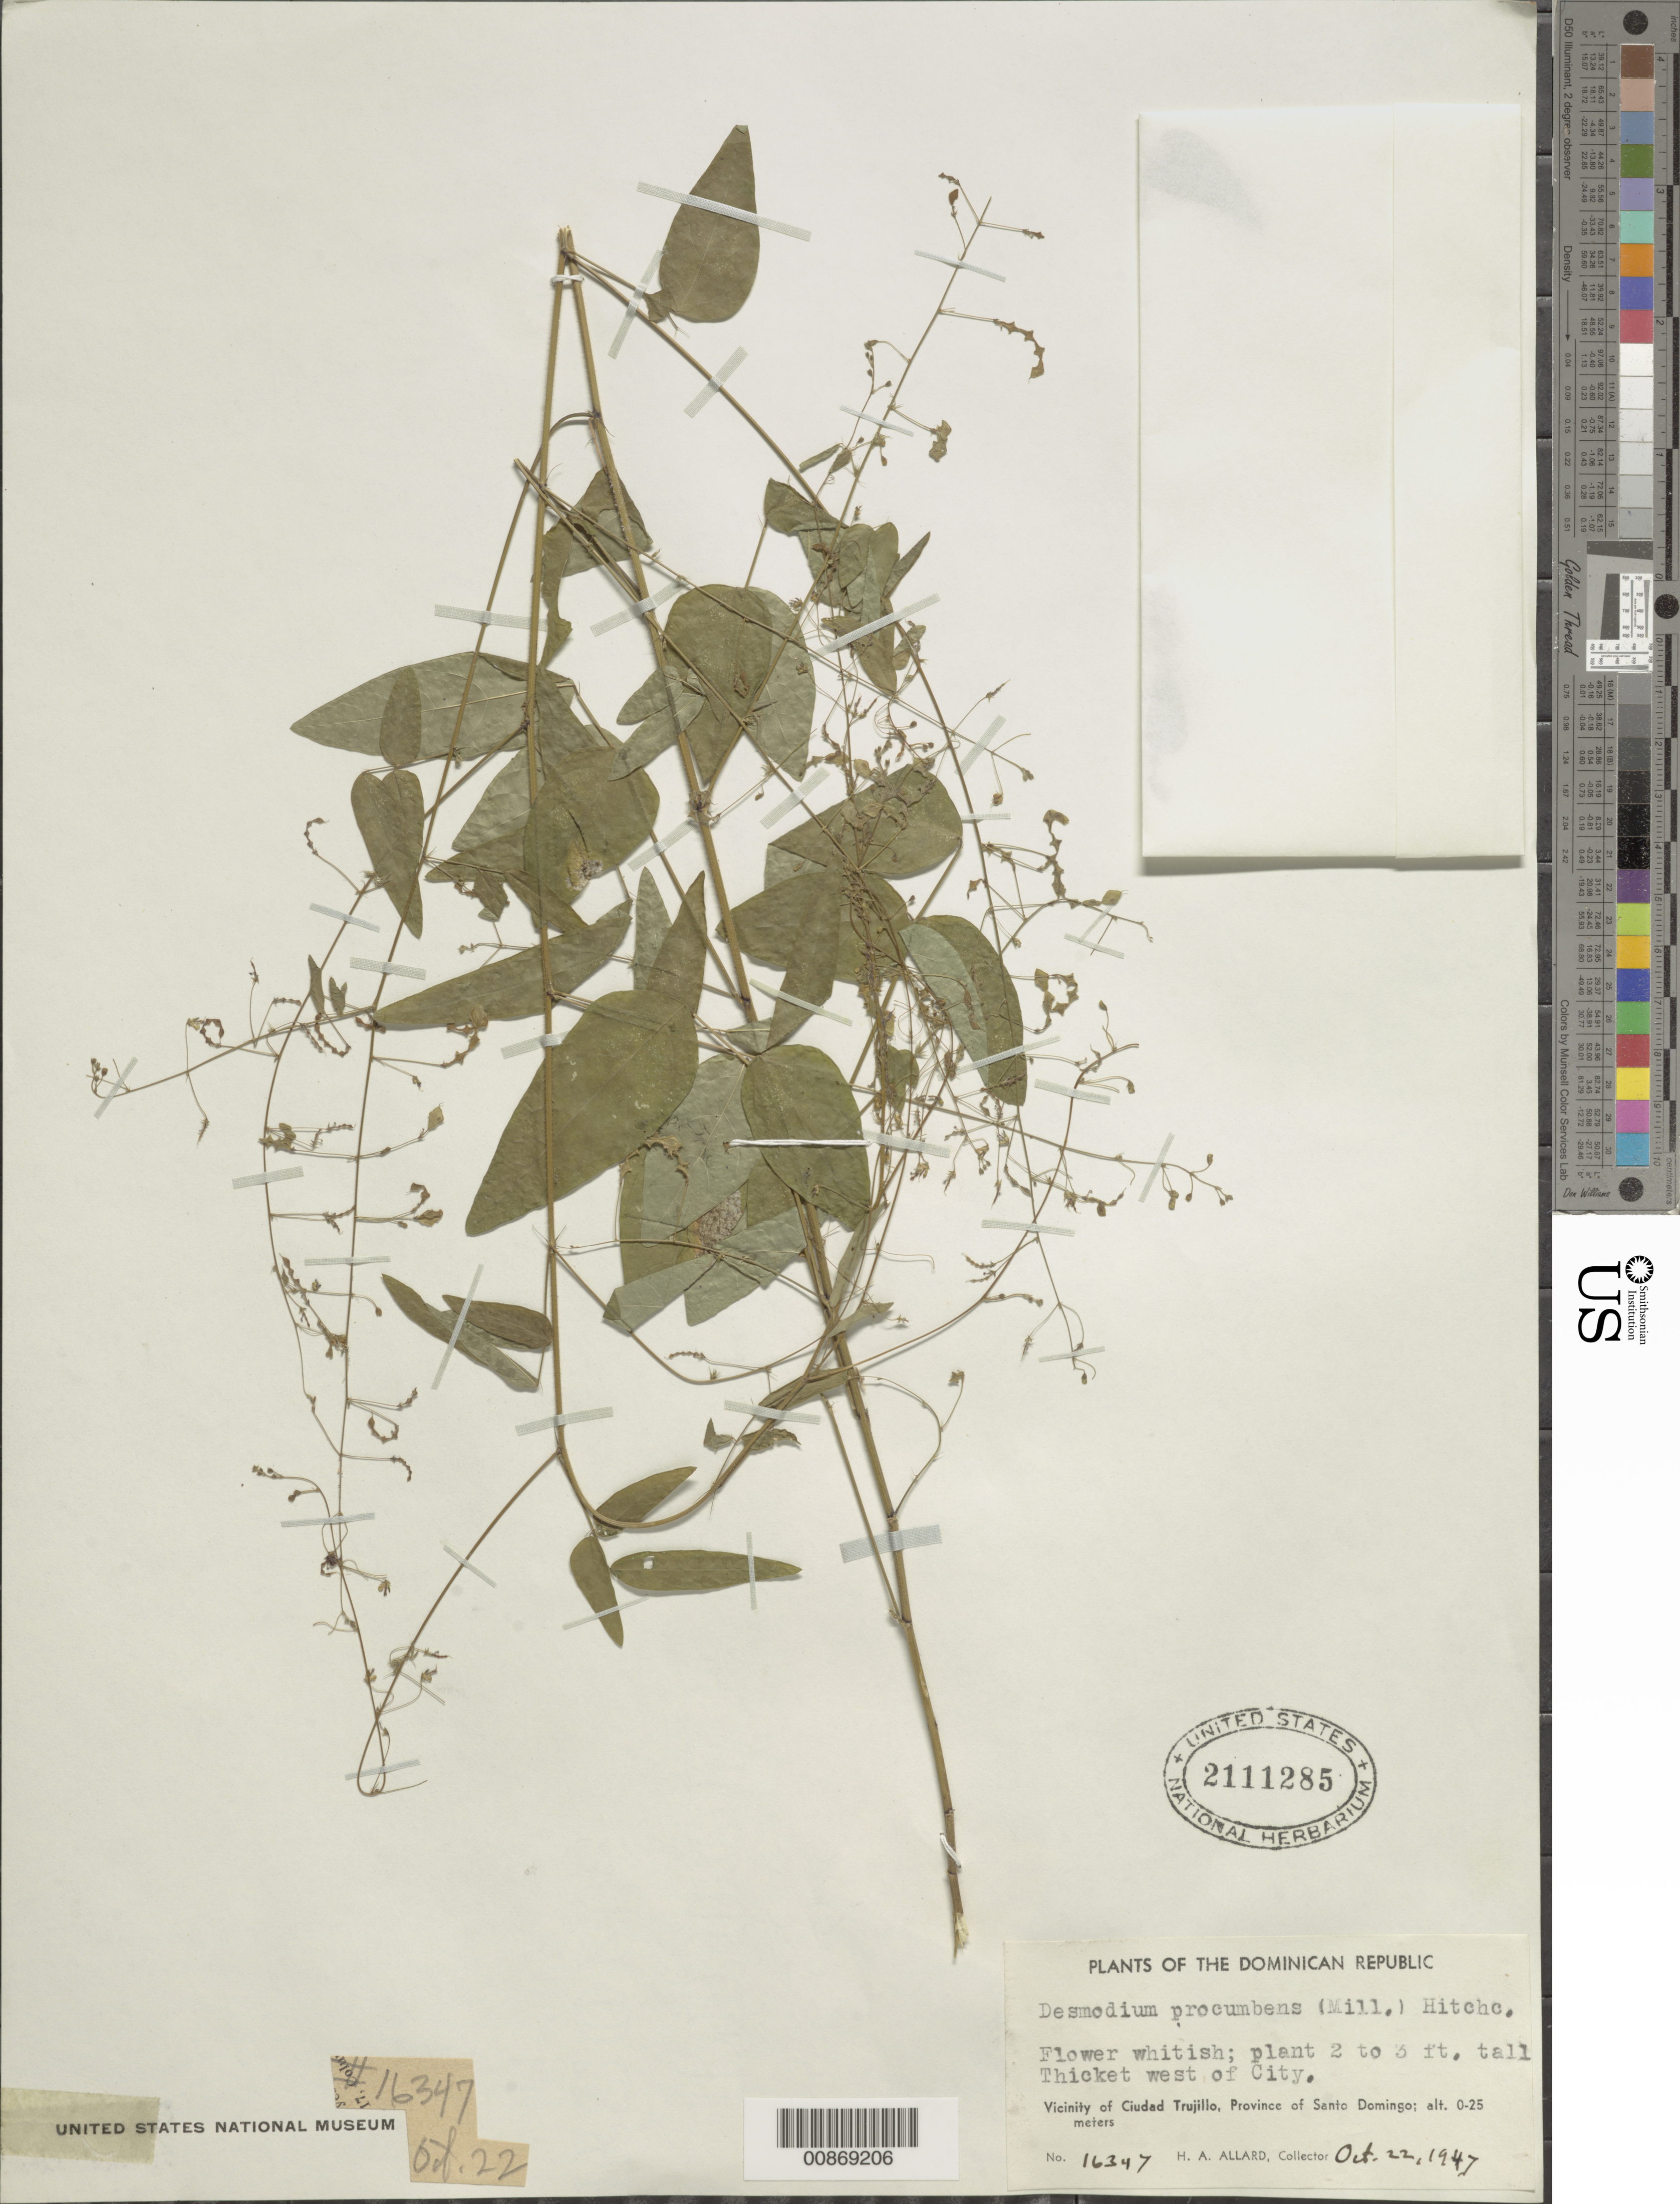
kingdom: Plantae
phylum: Tracheophyta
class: Magnoliopsida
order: Fabales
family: Fabaceae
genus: Desmodium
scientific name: Desmodium procumbens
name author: (Mill.) Hitchc.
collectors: H. A. Allard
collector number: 16347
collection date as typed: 22 Oct 1947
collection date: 1947-10-22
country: Dominican Republic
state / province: Distrito Nacional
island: Hispaniola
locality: Vicinity of Ciudad Trujillo, Province of Santo Domingo (obsolete). Thicket west of city.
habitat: Thicket.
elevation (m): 0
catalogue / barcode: US 2111285